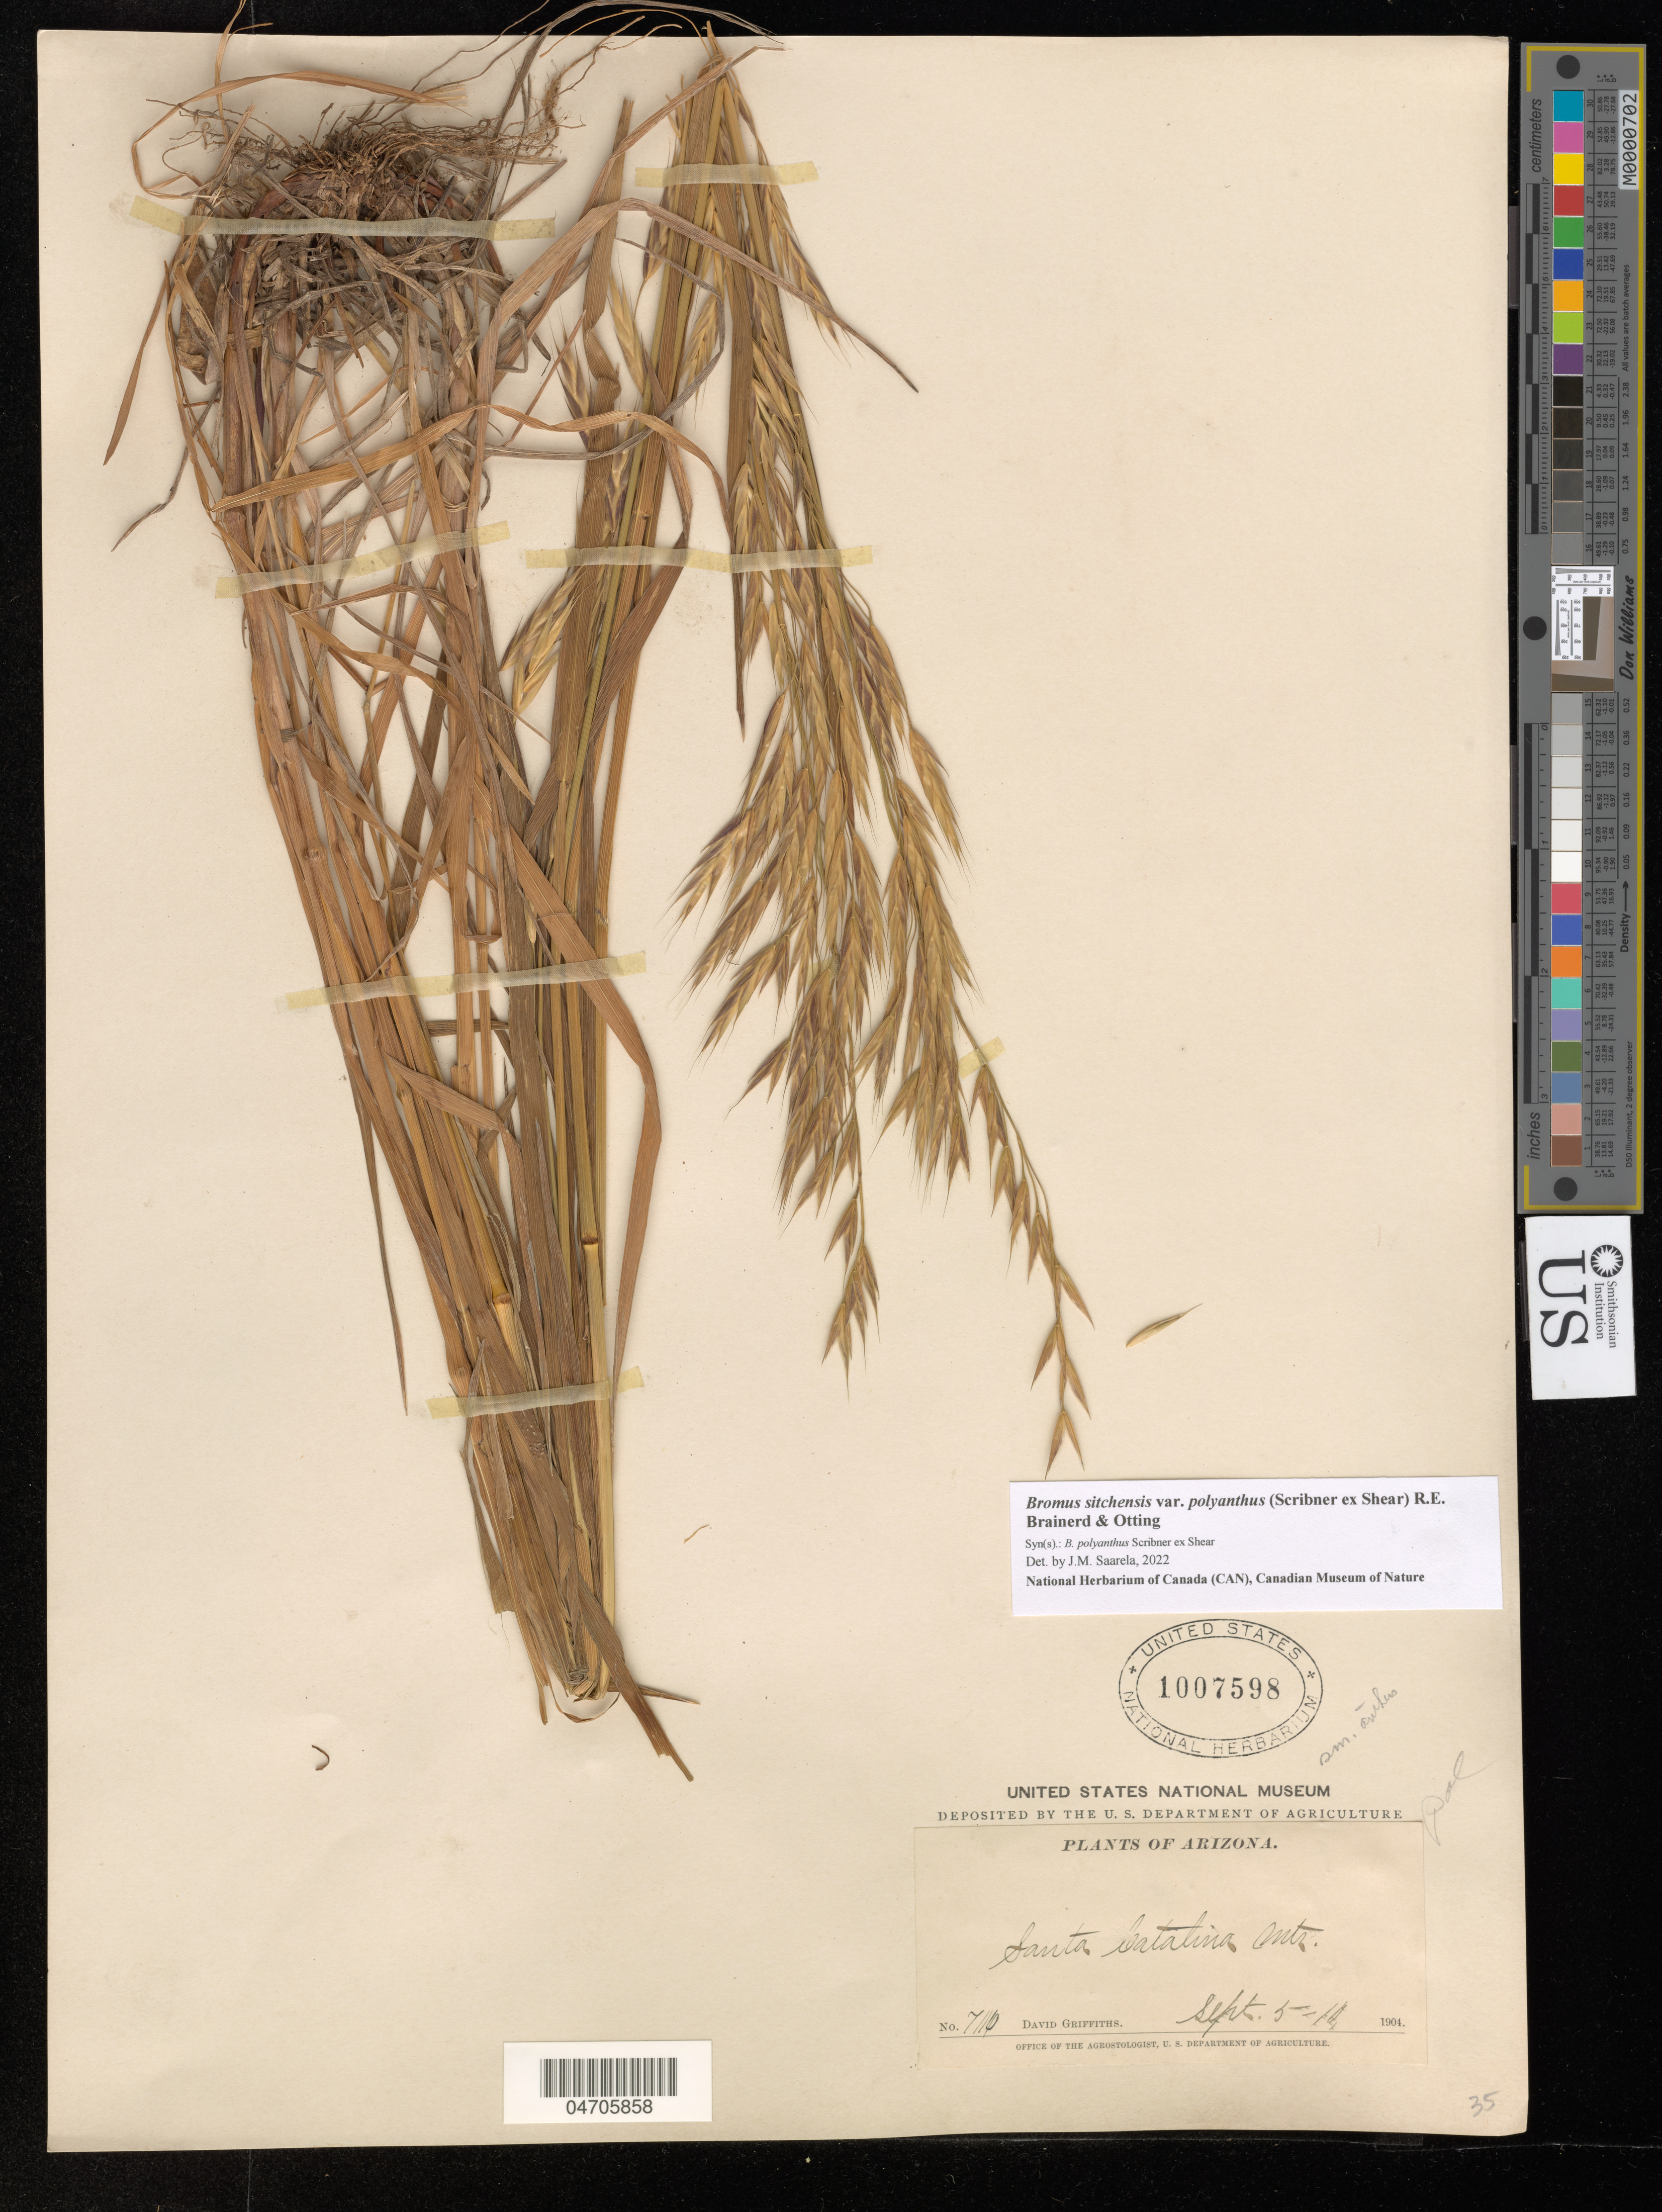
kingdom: Plantae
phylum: Tracheophyta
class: Liliopsida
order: Poales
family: Poaceae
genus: Bromus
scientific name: Bromus sitchensis var. polyanthus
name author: (Scribn. ex Shear) R.E. Brainerd & Otting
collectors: D. Griffiths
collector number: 7116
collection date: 1904-09-05/1904-09-10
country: United States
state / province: Arizona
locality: Santa Catalina Mts.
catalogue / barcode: US 1007598